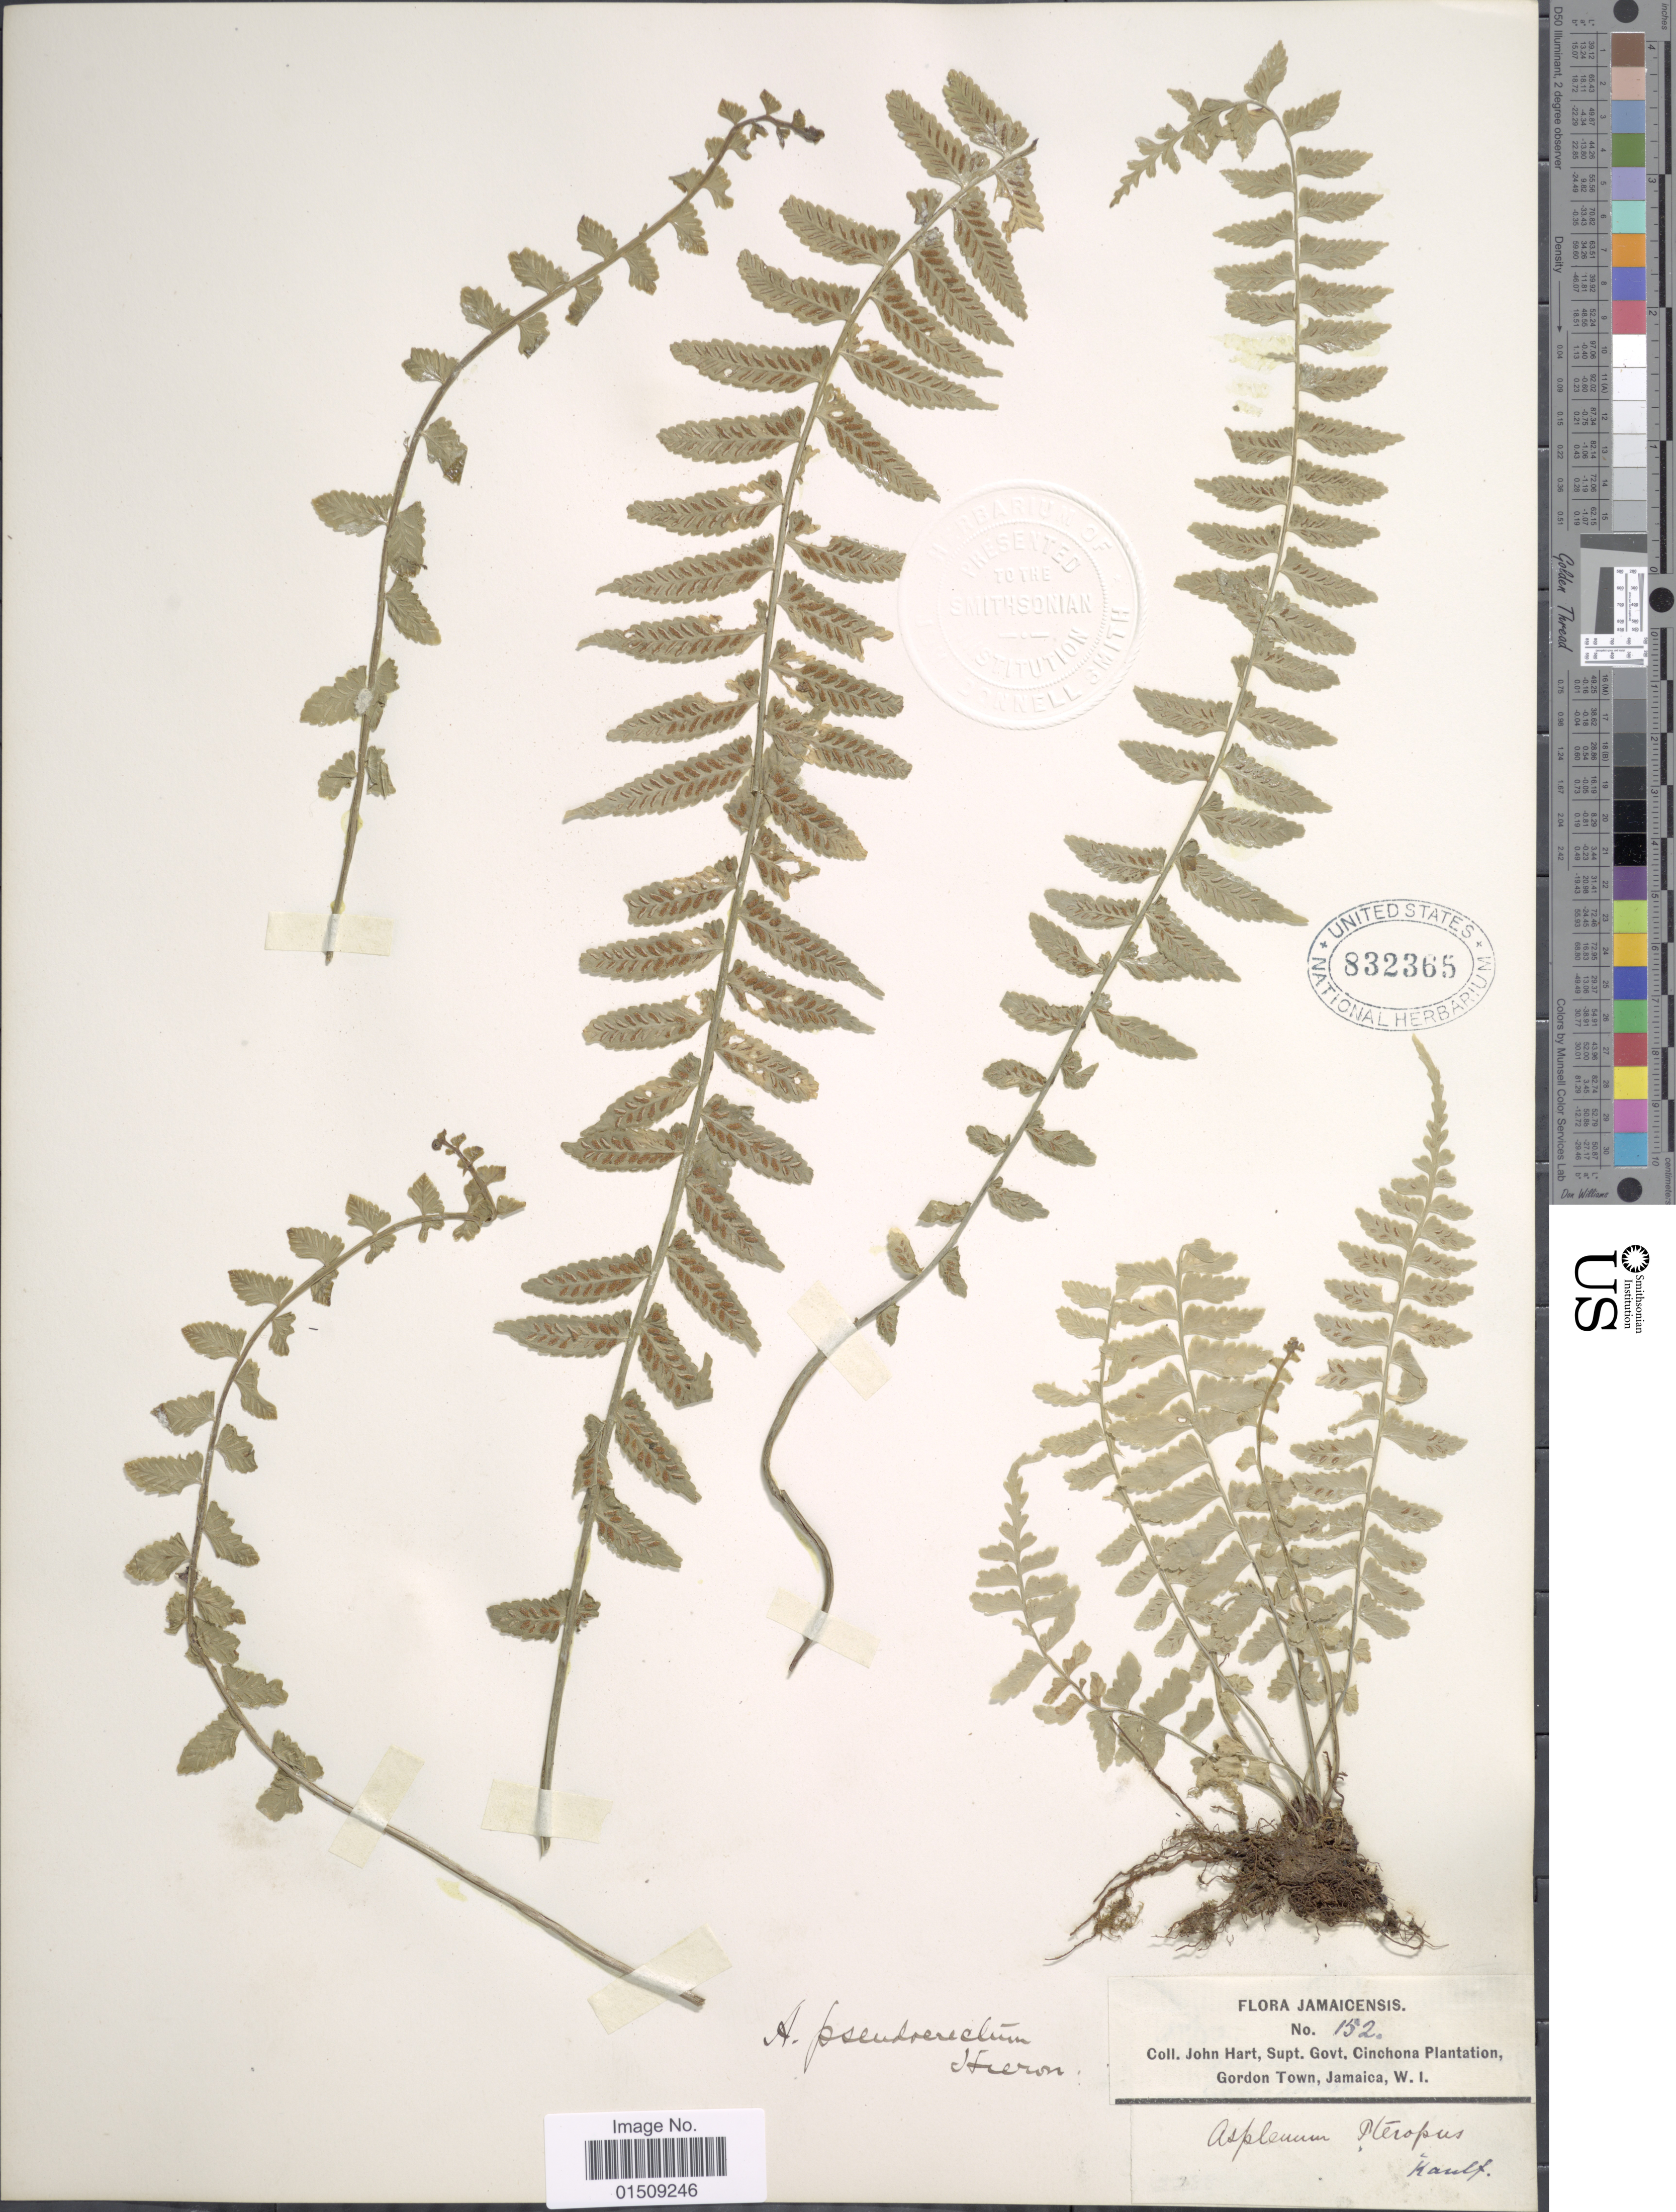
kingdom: Plantae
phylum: Tracheophyta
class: Polypodiopsida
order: Polypodiales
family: Aspleniaceae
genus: Asplenium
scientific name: Asplenium pteropus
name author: Kaulf.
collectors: J. H. Hart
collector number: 152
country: Jamaica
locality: Jamaicensis, Cinchona Plantation, Gordon Town, Jamaica, W.I.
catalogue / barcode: US 832365